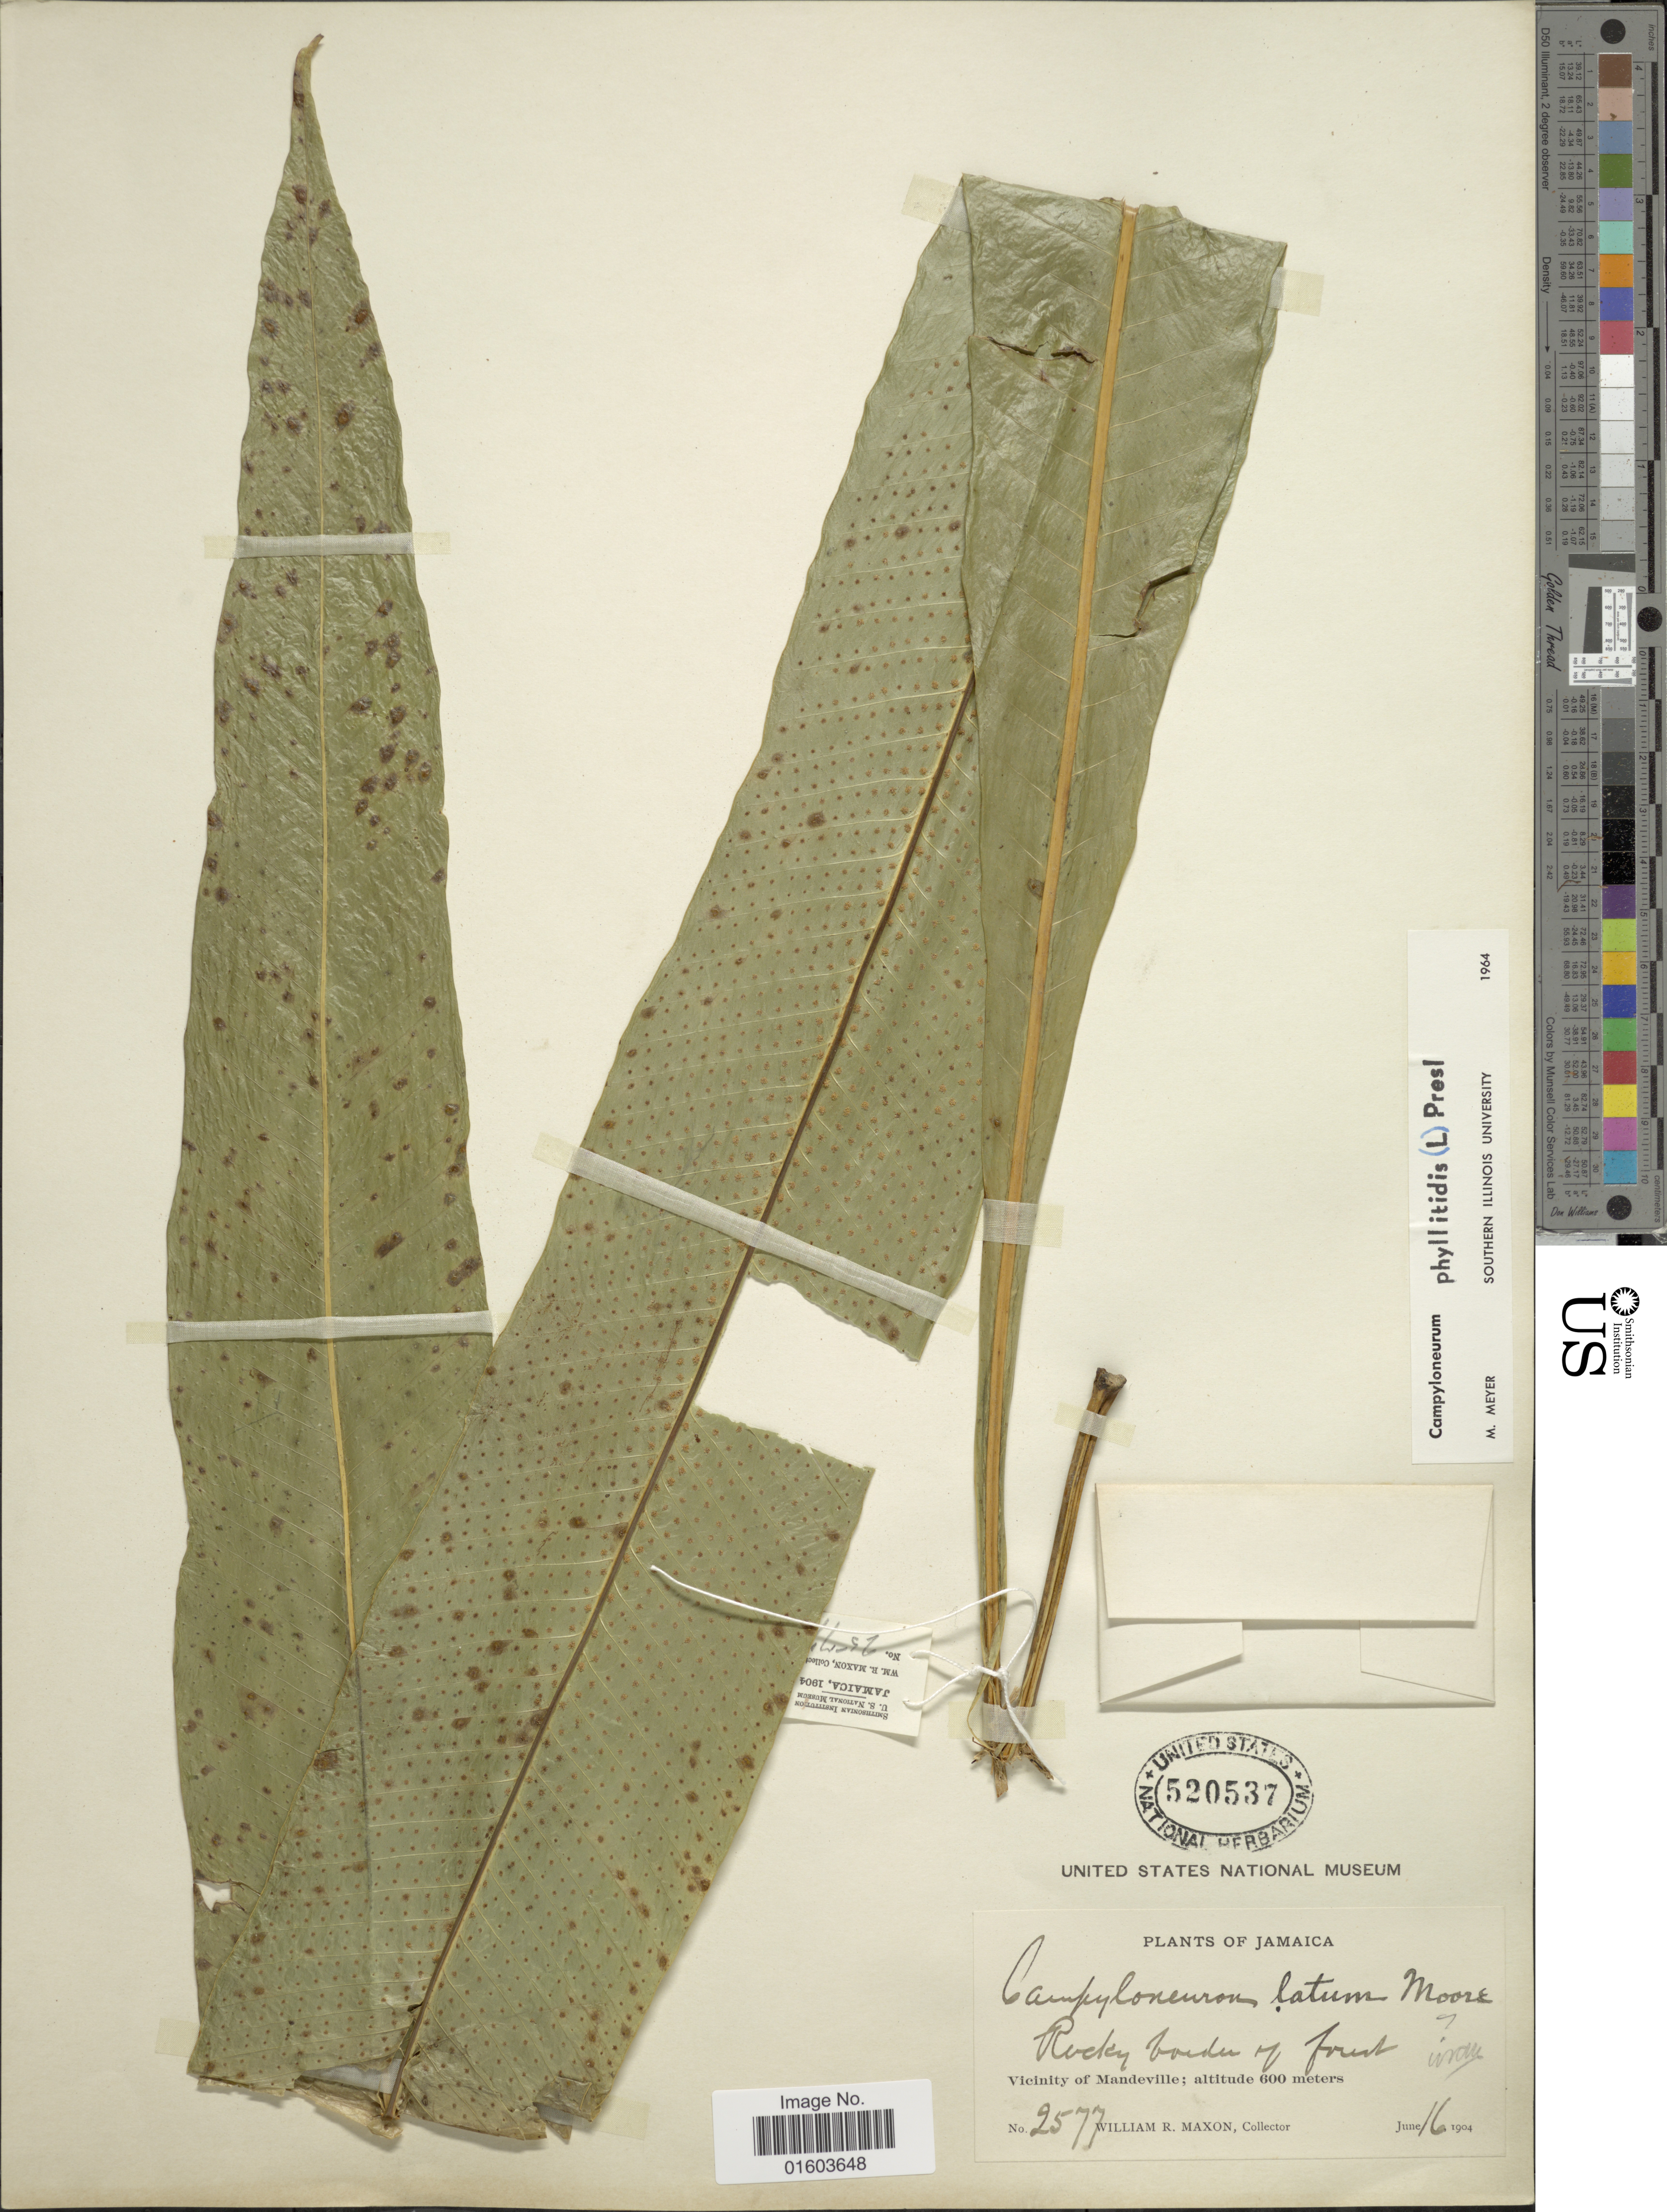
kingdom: Plantae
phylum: Tracheophyta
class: Polypodiopsida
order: Polypodiales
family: Polypodiaceae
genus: Campyloneurum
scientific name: Campyloneurum phyllitidis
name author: (L.) C. Presl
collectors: W. R. Maxon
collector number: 2577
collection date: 1904-06-16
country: Jamaica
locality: Vicinity of Mandeville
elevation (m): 600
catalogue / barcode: US 520537